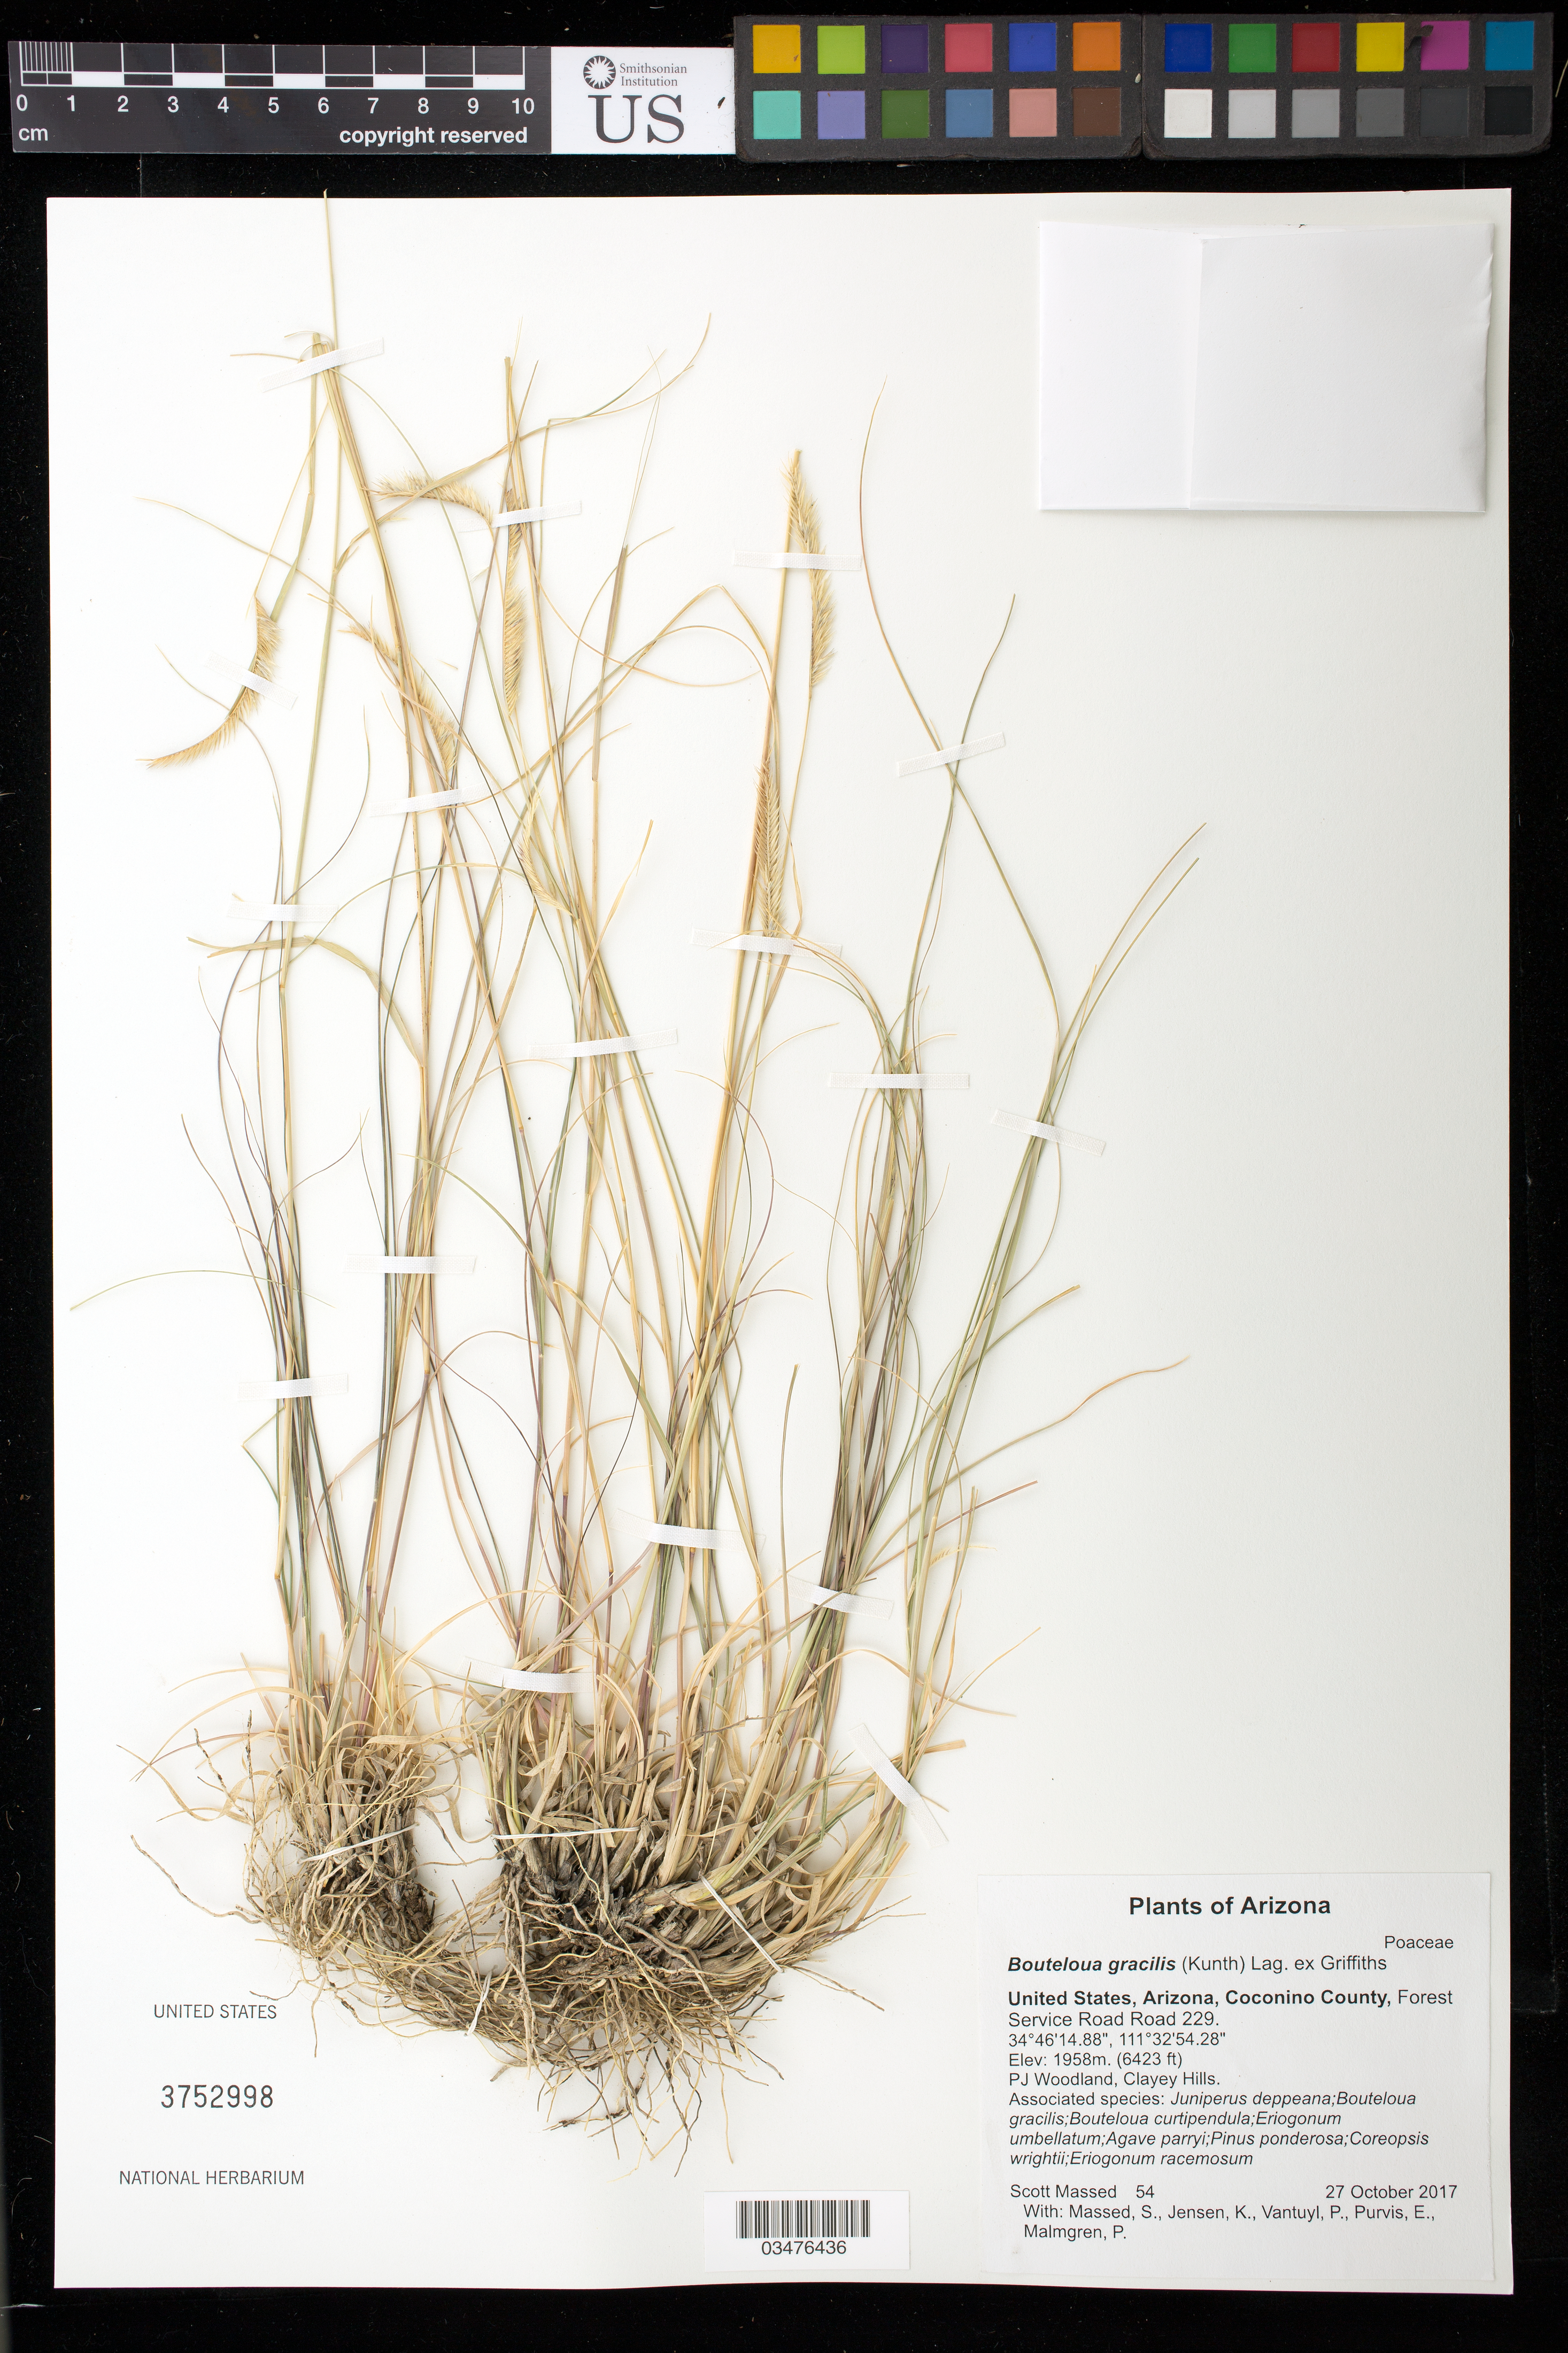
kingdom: Plantae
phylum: Tracheophyta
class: Liliopsida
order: Poales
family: Poaceae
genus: Bouteloua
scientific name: Bouteloua gracilis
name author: (Kunth) Lag. ex Griffiths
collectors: S. Massed, K. Jensen, P. Vantuyl, E. Purvis & P. Malmgren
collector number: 54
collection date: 2017-10-27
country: United States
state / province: Arizona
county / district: Coconino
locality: Forest Service Rd 229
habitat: PJ Woodland, Clayey Hills. With Agave parryi, Pinus ponderosa, Coreopsis wrightii, ect.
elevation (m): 1958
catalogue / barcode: US 3752998